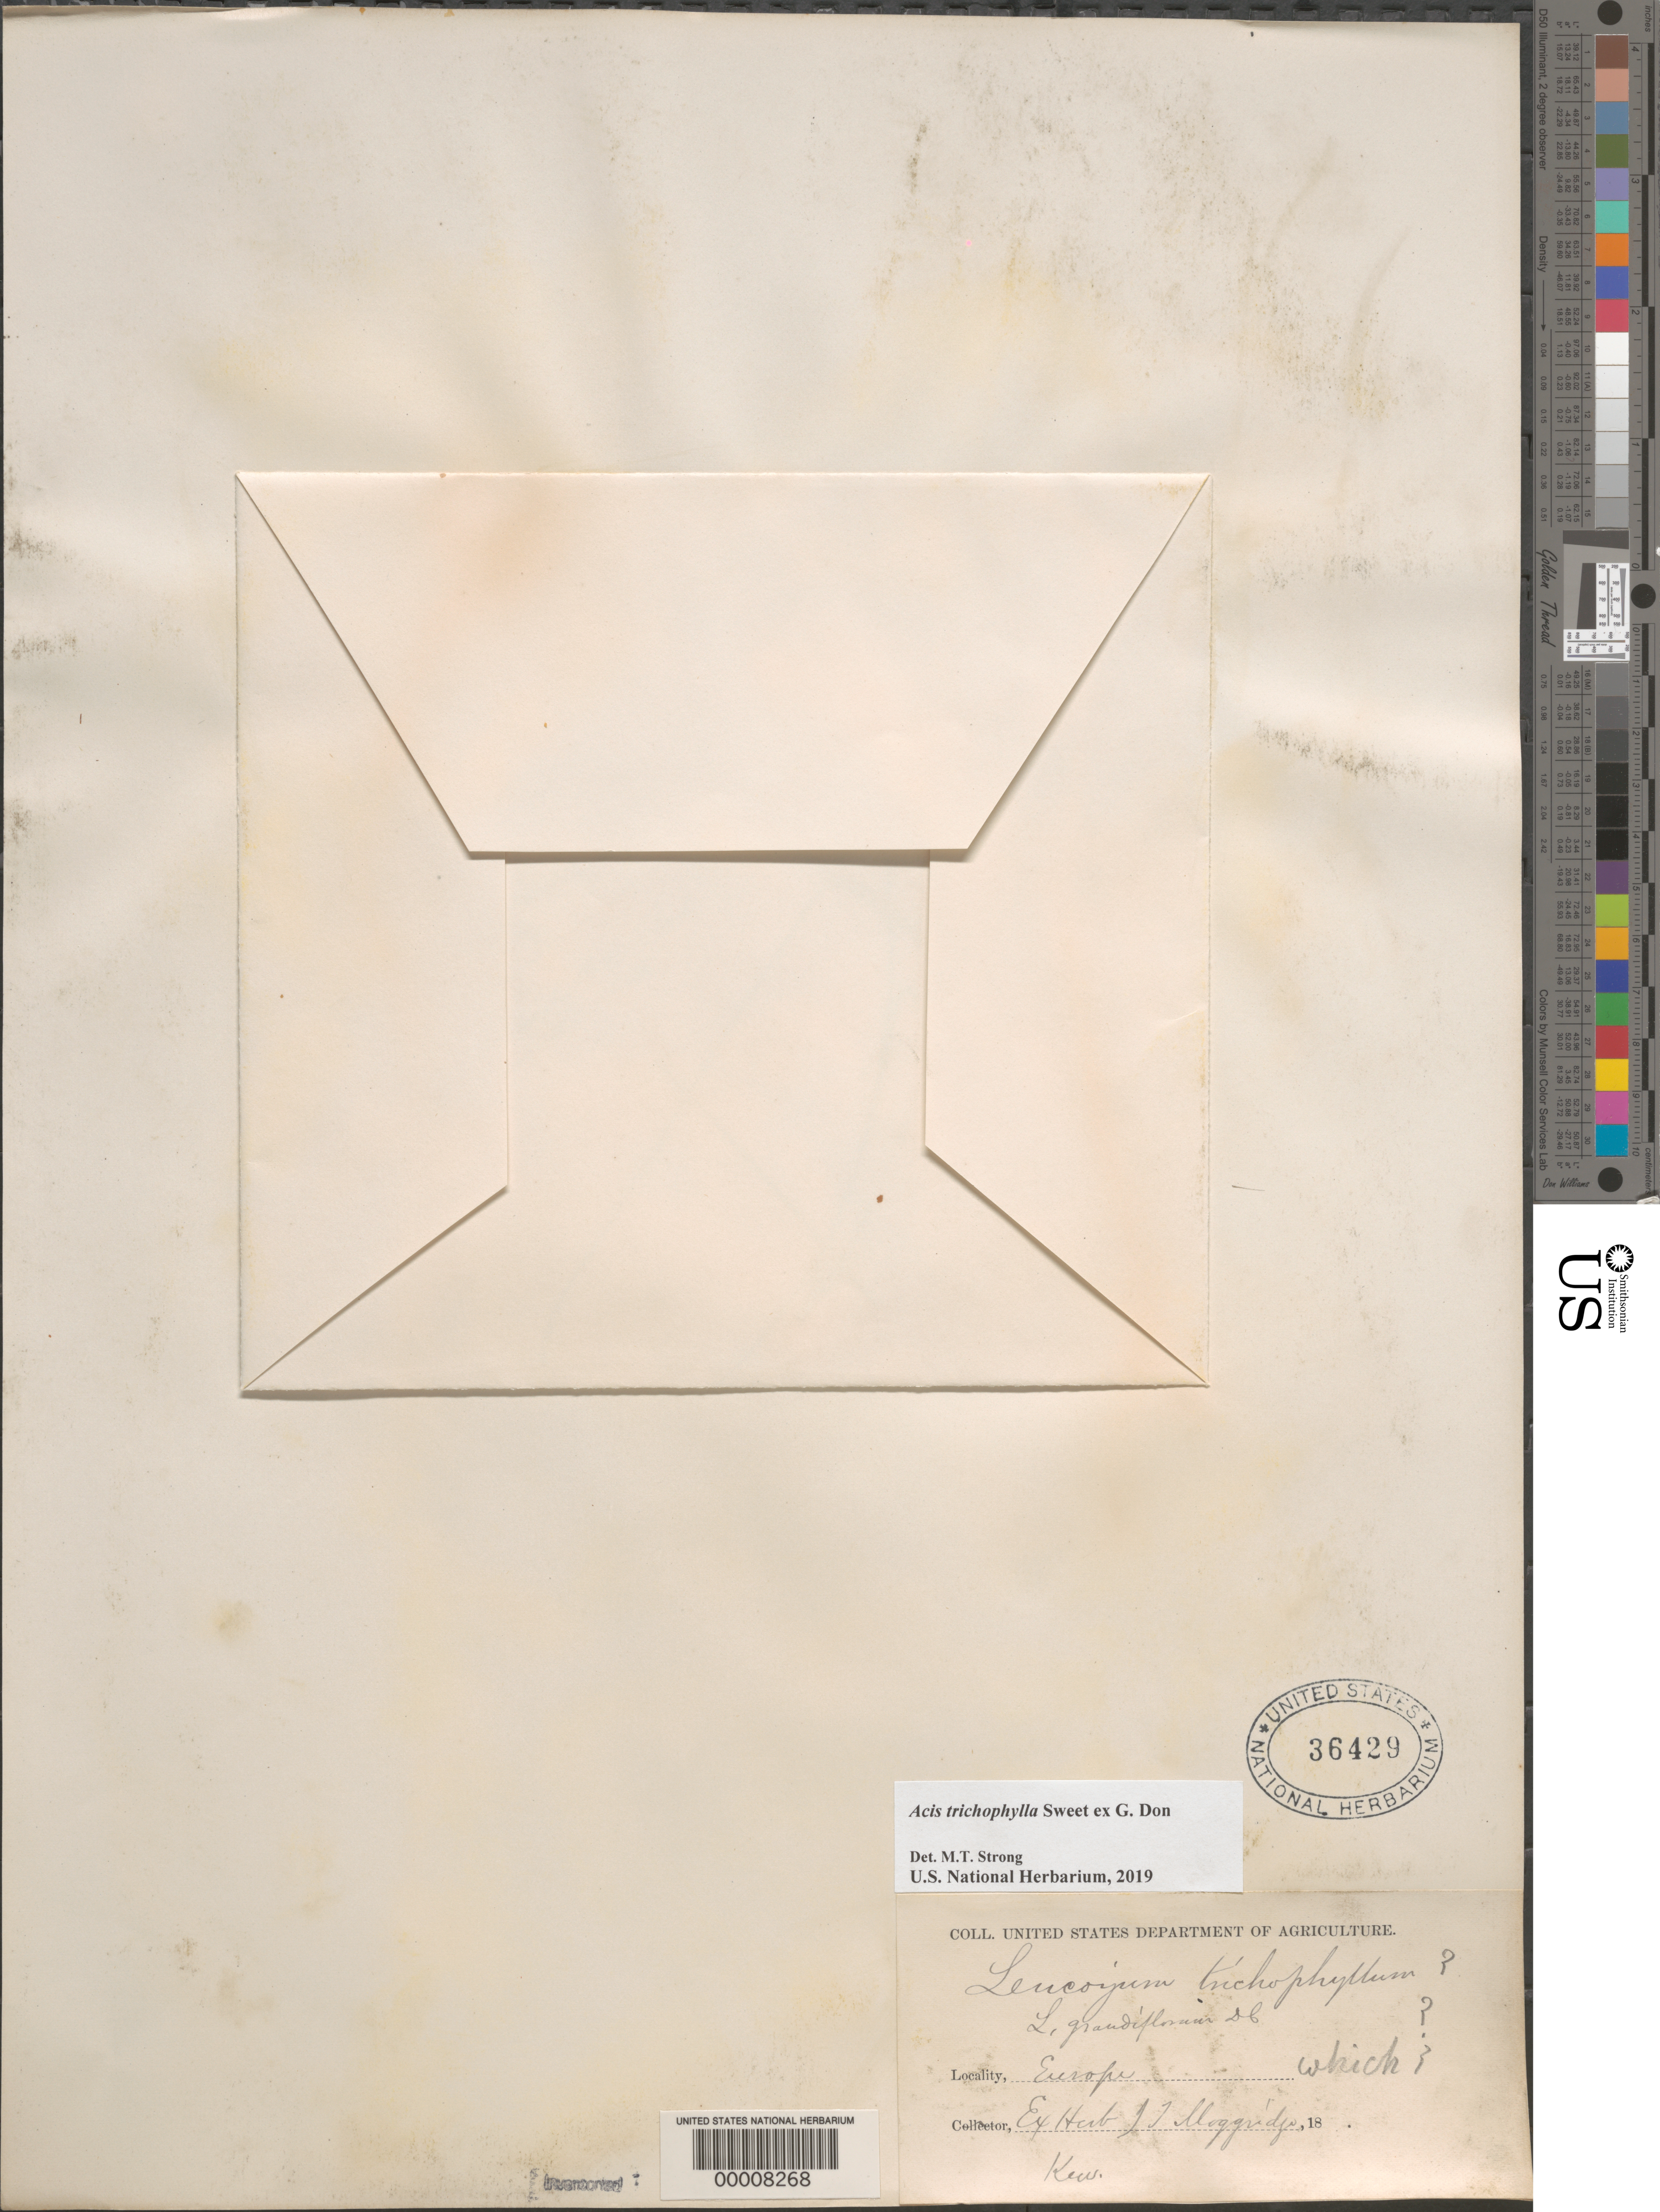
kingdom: Plantae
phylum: Tracheophyta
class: Liliopsida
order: Asparagales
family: Amaryllidaceae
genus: Acis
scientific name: Acis trichophylla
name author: Sweet ex G. Don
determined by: Strong, Mark T., (BOT), Smithsonian Institution - National Museum of Natural History (UNITED STATES)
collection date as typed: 18--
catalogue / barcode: US 36429